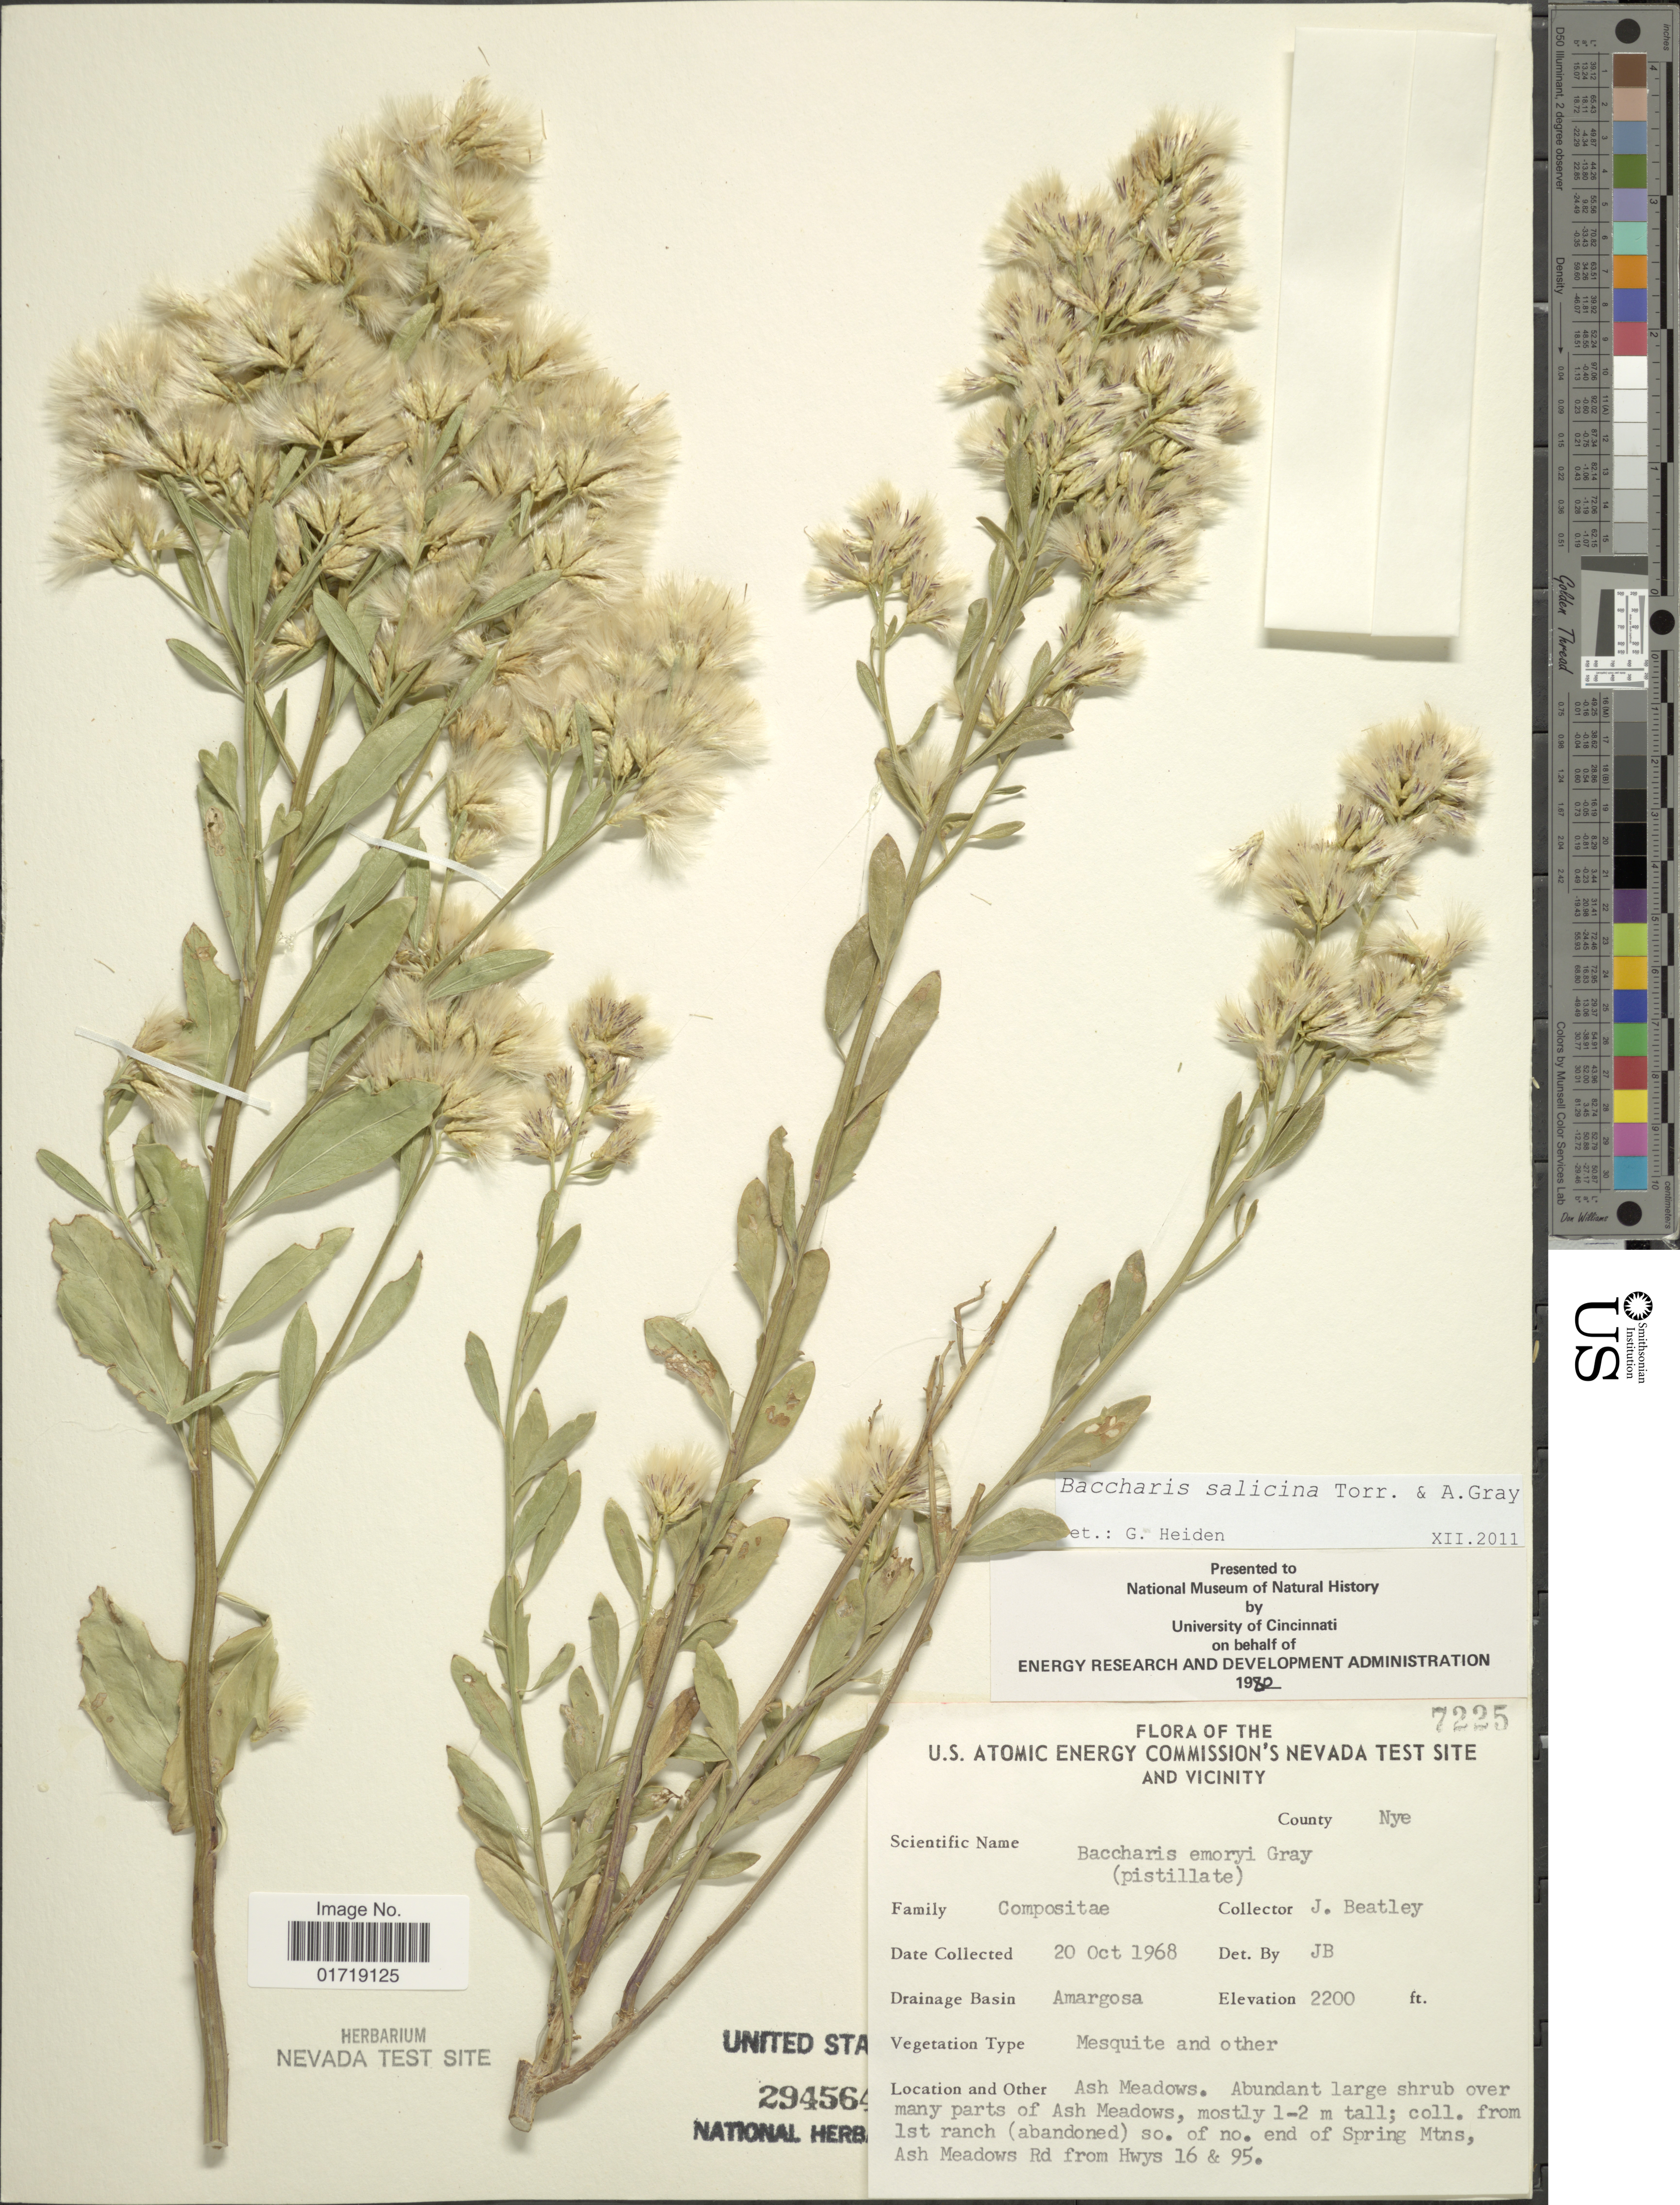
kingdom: Plantae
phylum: Tracheophyta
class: Magnoliopsida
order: Asterales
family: Asteraceae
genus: Baccharis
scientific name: Baccharis salicina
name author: Torr. & A. Gray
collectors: J. C. Beatley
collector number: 7225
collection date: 1968-10-20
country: United States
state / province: Nevada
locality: U. S. Atomic Energy Commission's Nevada Test Site And Vicinity, County Nye, Drainage Basin Amargosa, Ash Meadows, Abundant large shrub over many parts of Ash Meadows; coll. from 1st ranch (abandoned) so. of no. end of Spring Mtns, Ash Meadows Rd from Hwys 16 & 95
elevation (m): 671